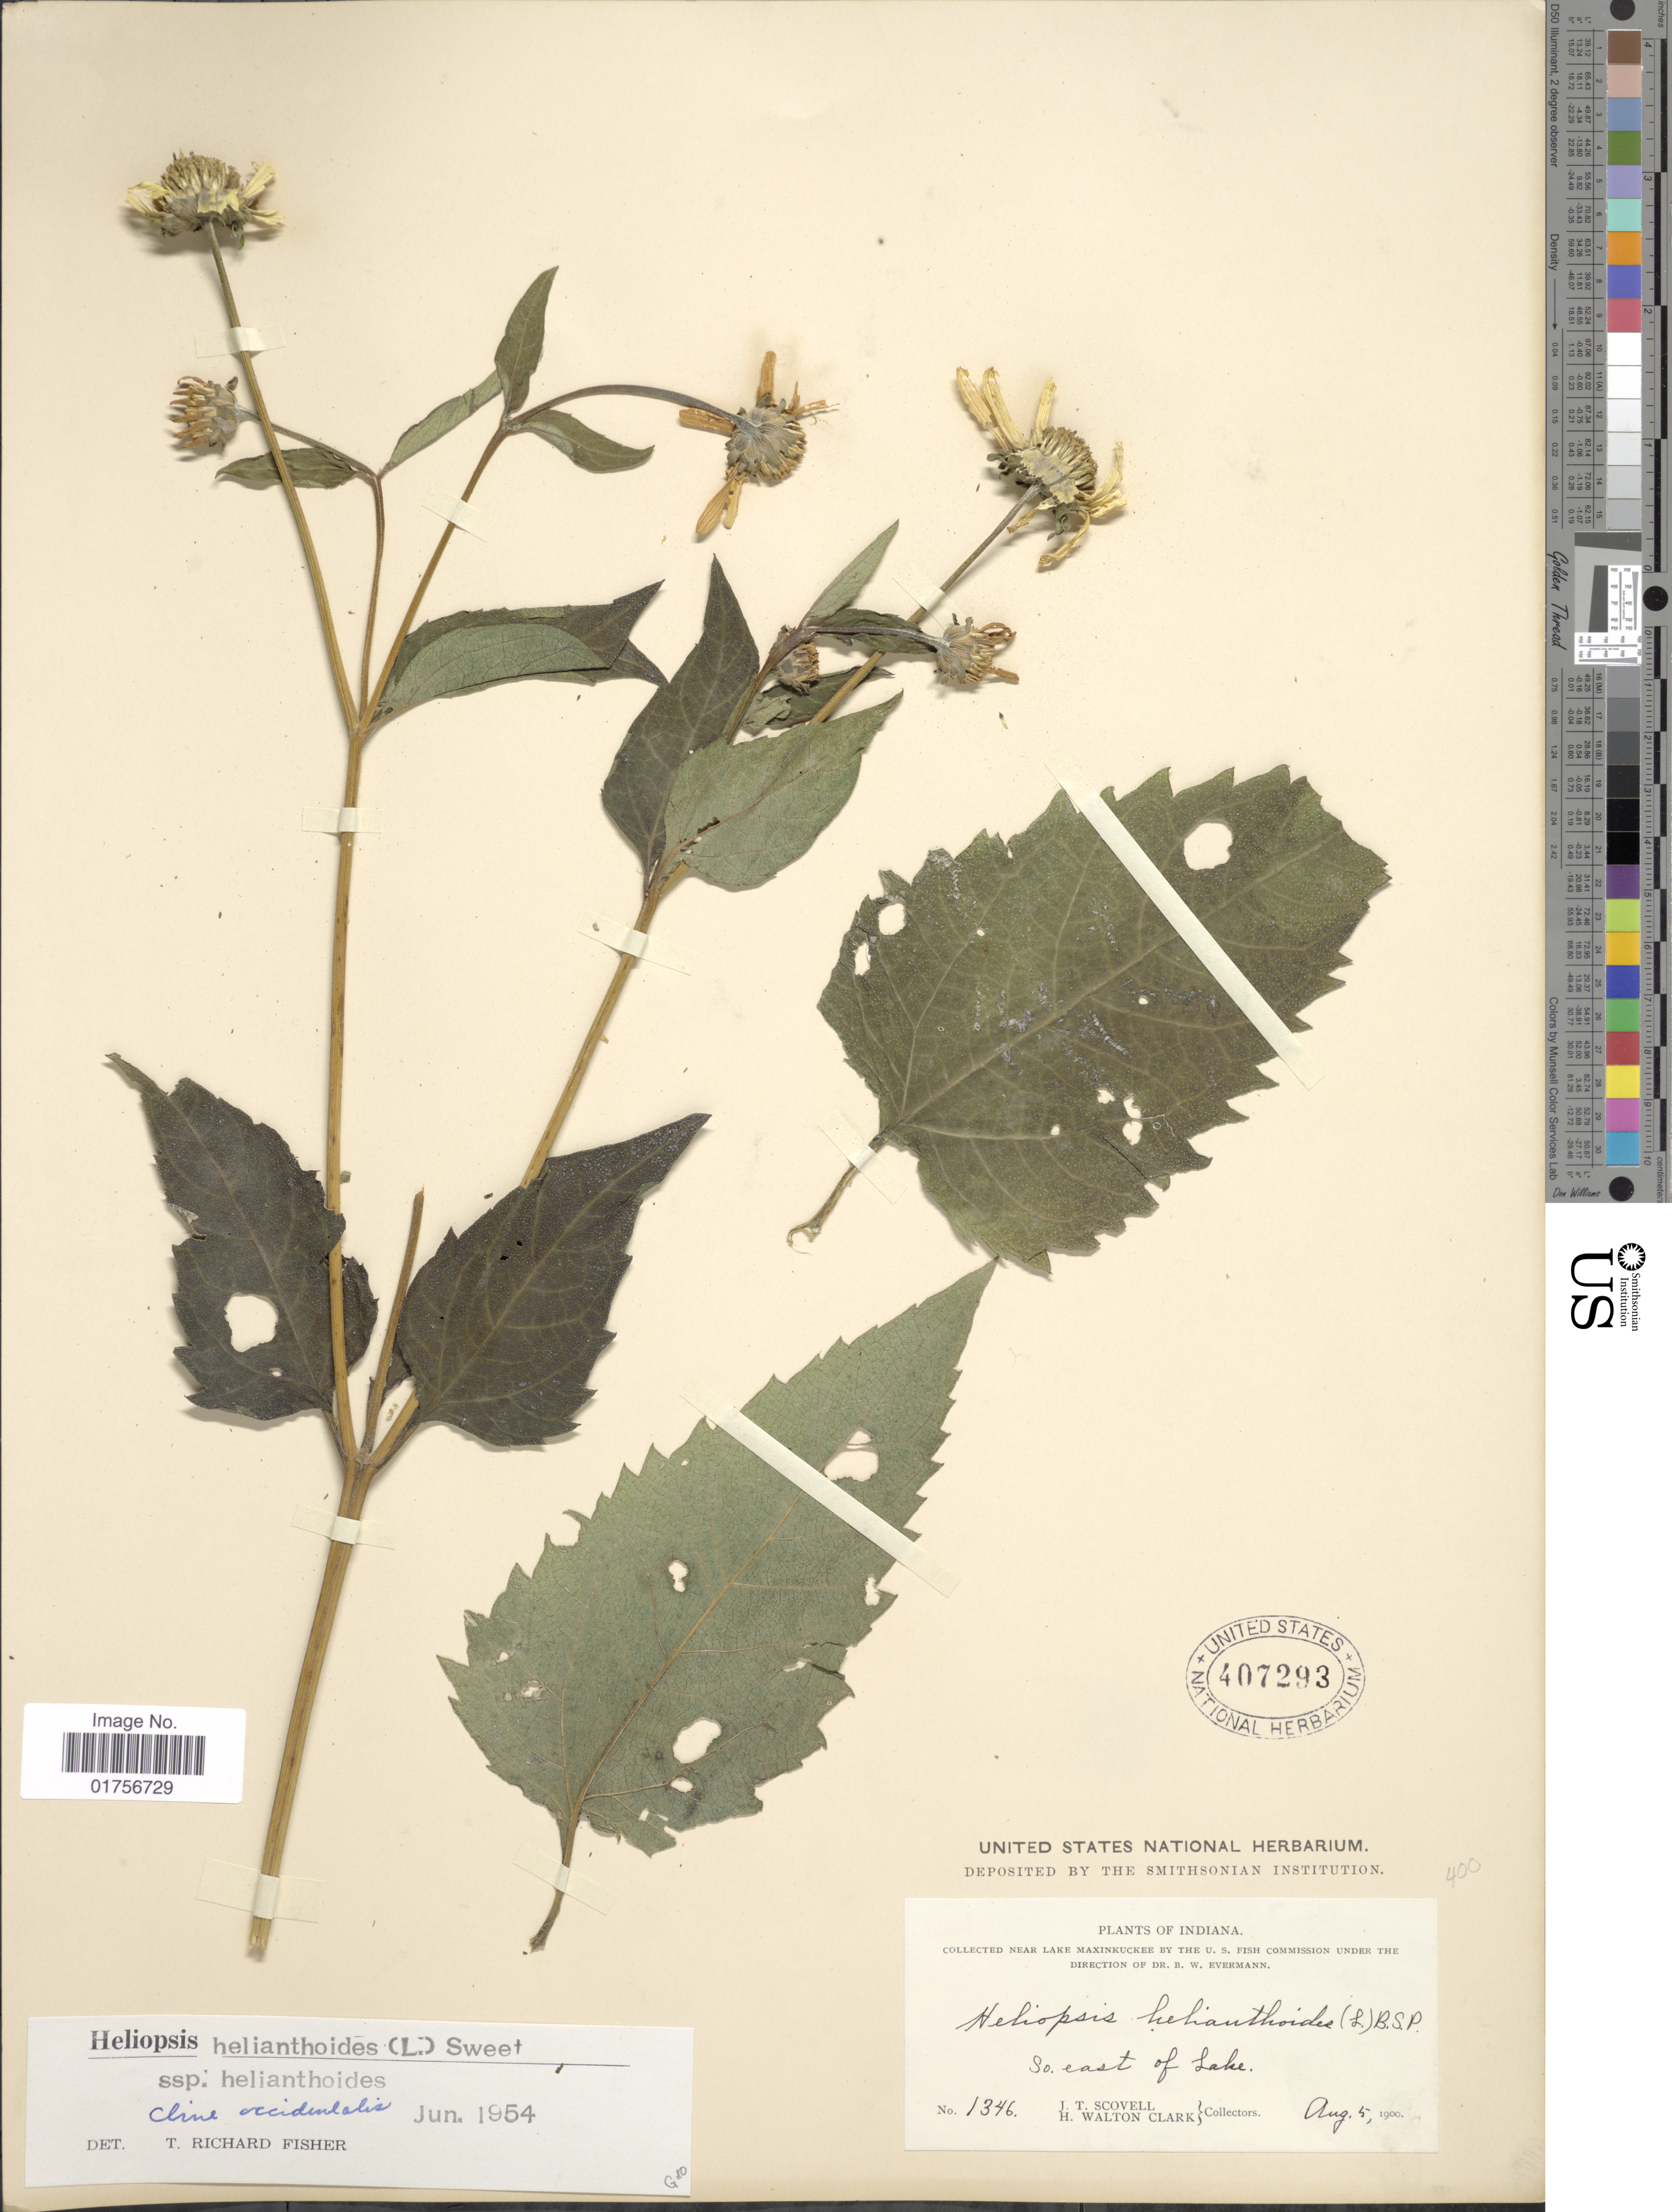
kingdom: Plantae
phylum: Tracheophyta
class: Magnoliopsida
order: Asterales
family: Asteraceae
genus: Heliopsis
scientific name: Heliopsis helianthoides subsp. helianthoides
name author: (L.) Sweet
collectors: J. T. Scovell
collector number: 1346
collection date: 1900-08-05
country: United States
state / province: Indiana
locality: Near Lake Maxinkuckee, So. east of Lake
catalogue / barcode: US 407293